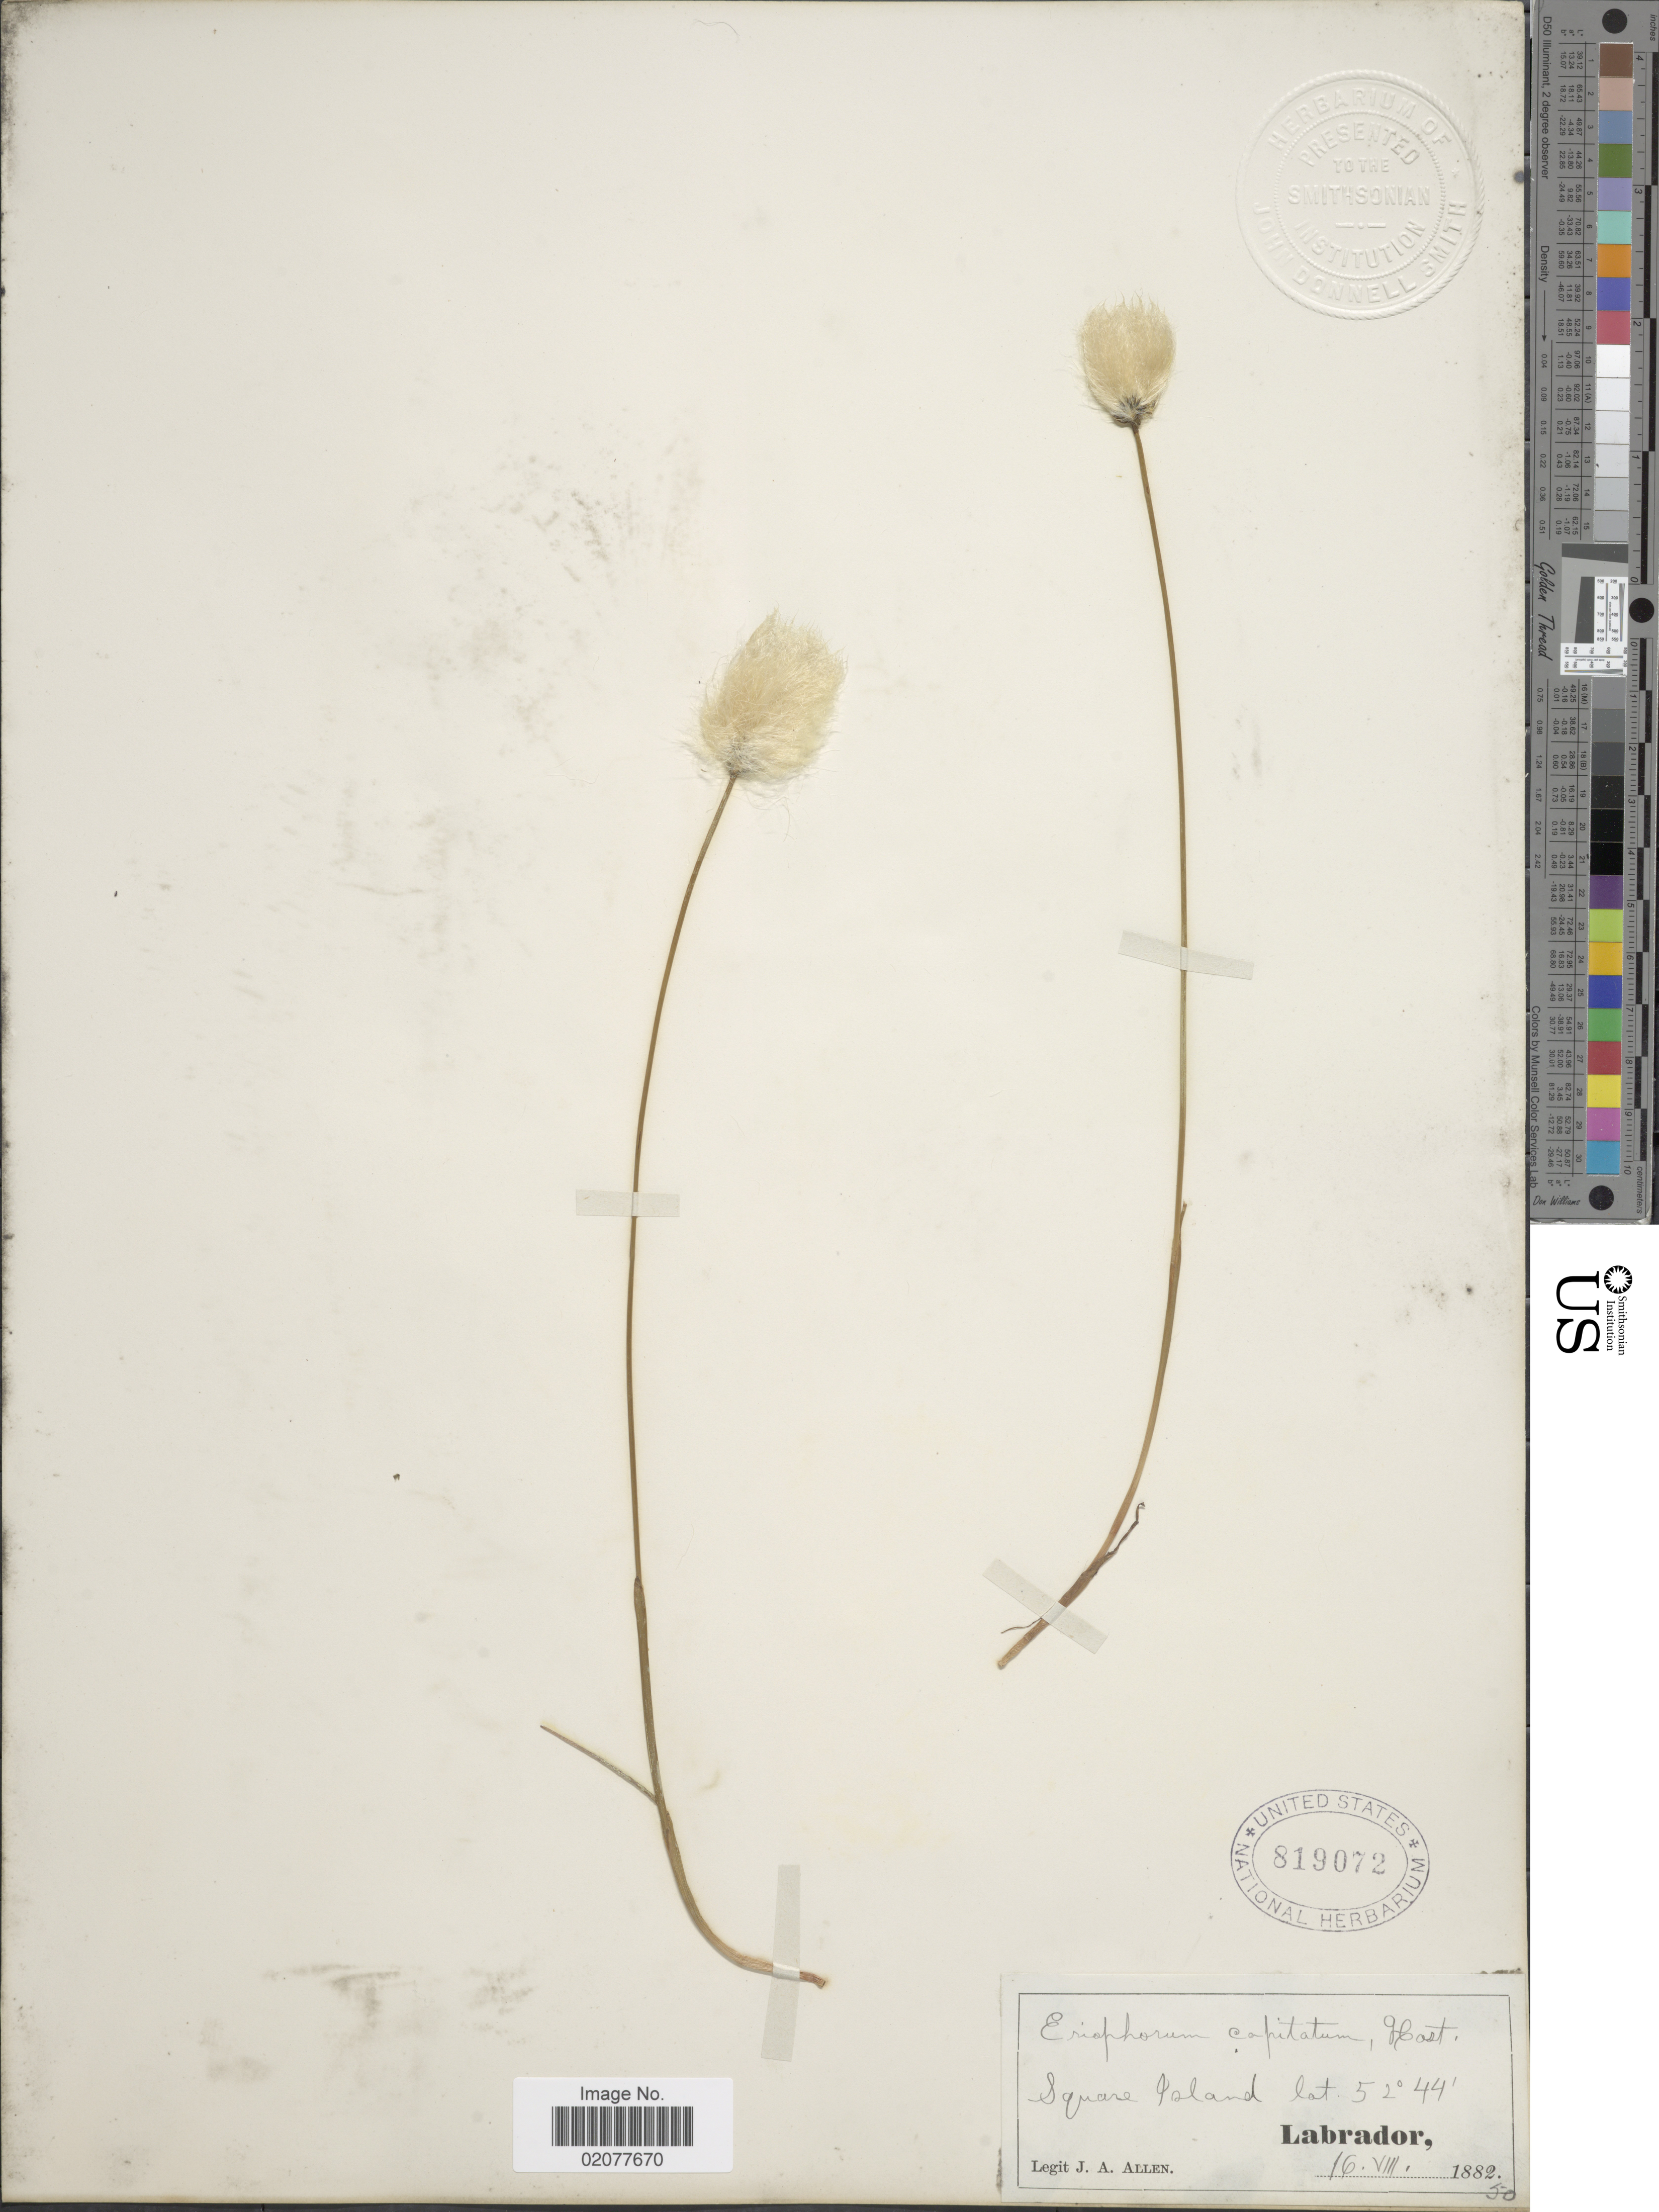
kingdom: Plantae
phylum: Tracheophyta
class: Liliopsida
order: Poales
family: Cyperaceae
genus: Eriophorum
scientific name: Eriophorum scheuchzeri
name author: Hoppe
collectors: J. A. Allen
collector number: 50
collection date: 1882-08-16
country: Canada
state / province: Newfoundland and Labrador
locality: Square Island. Labrador.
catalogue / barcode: US 819072